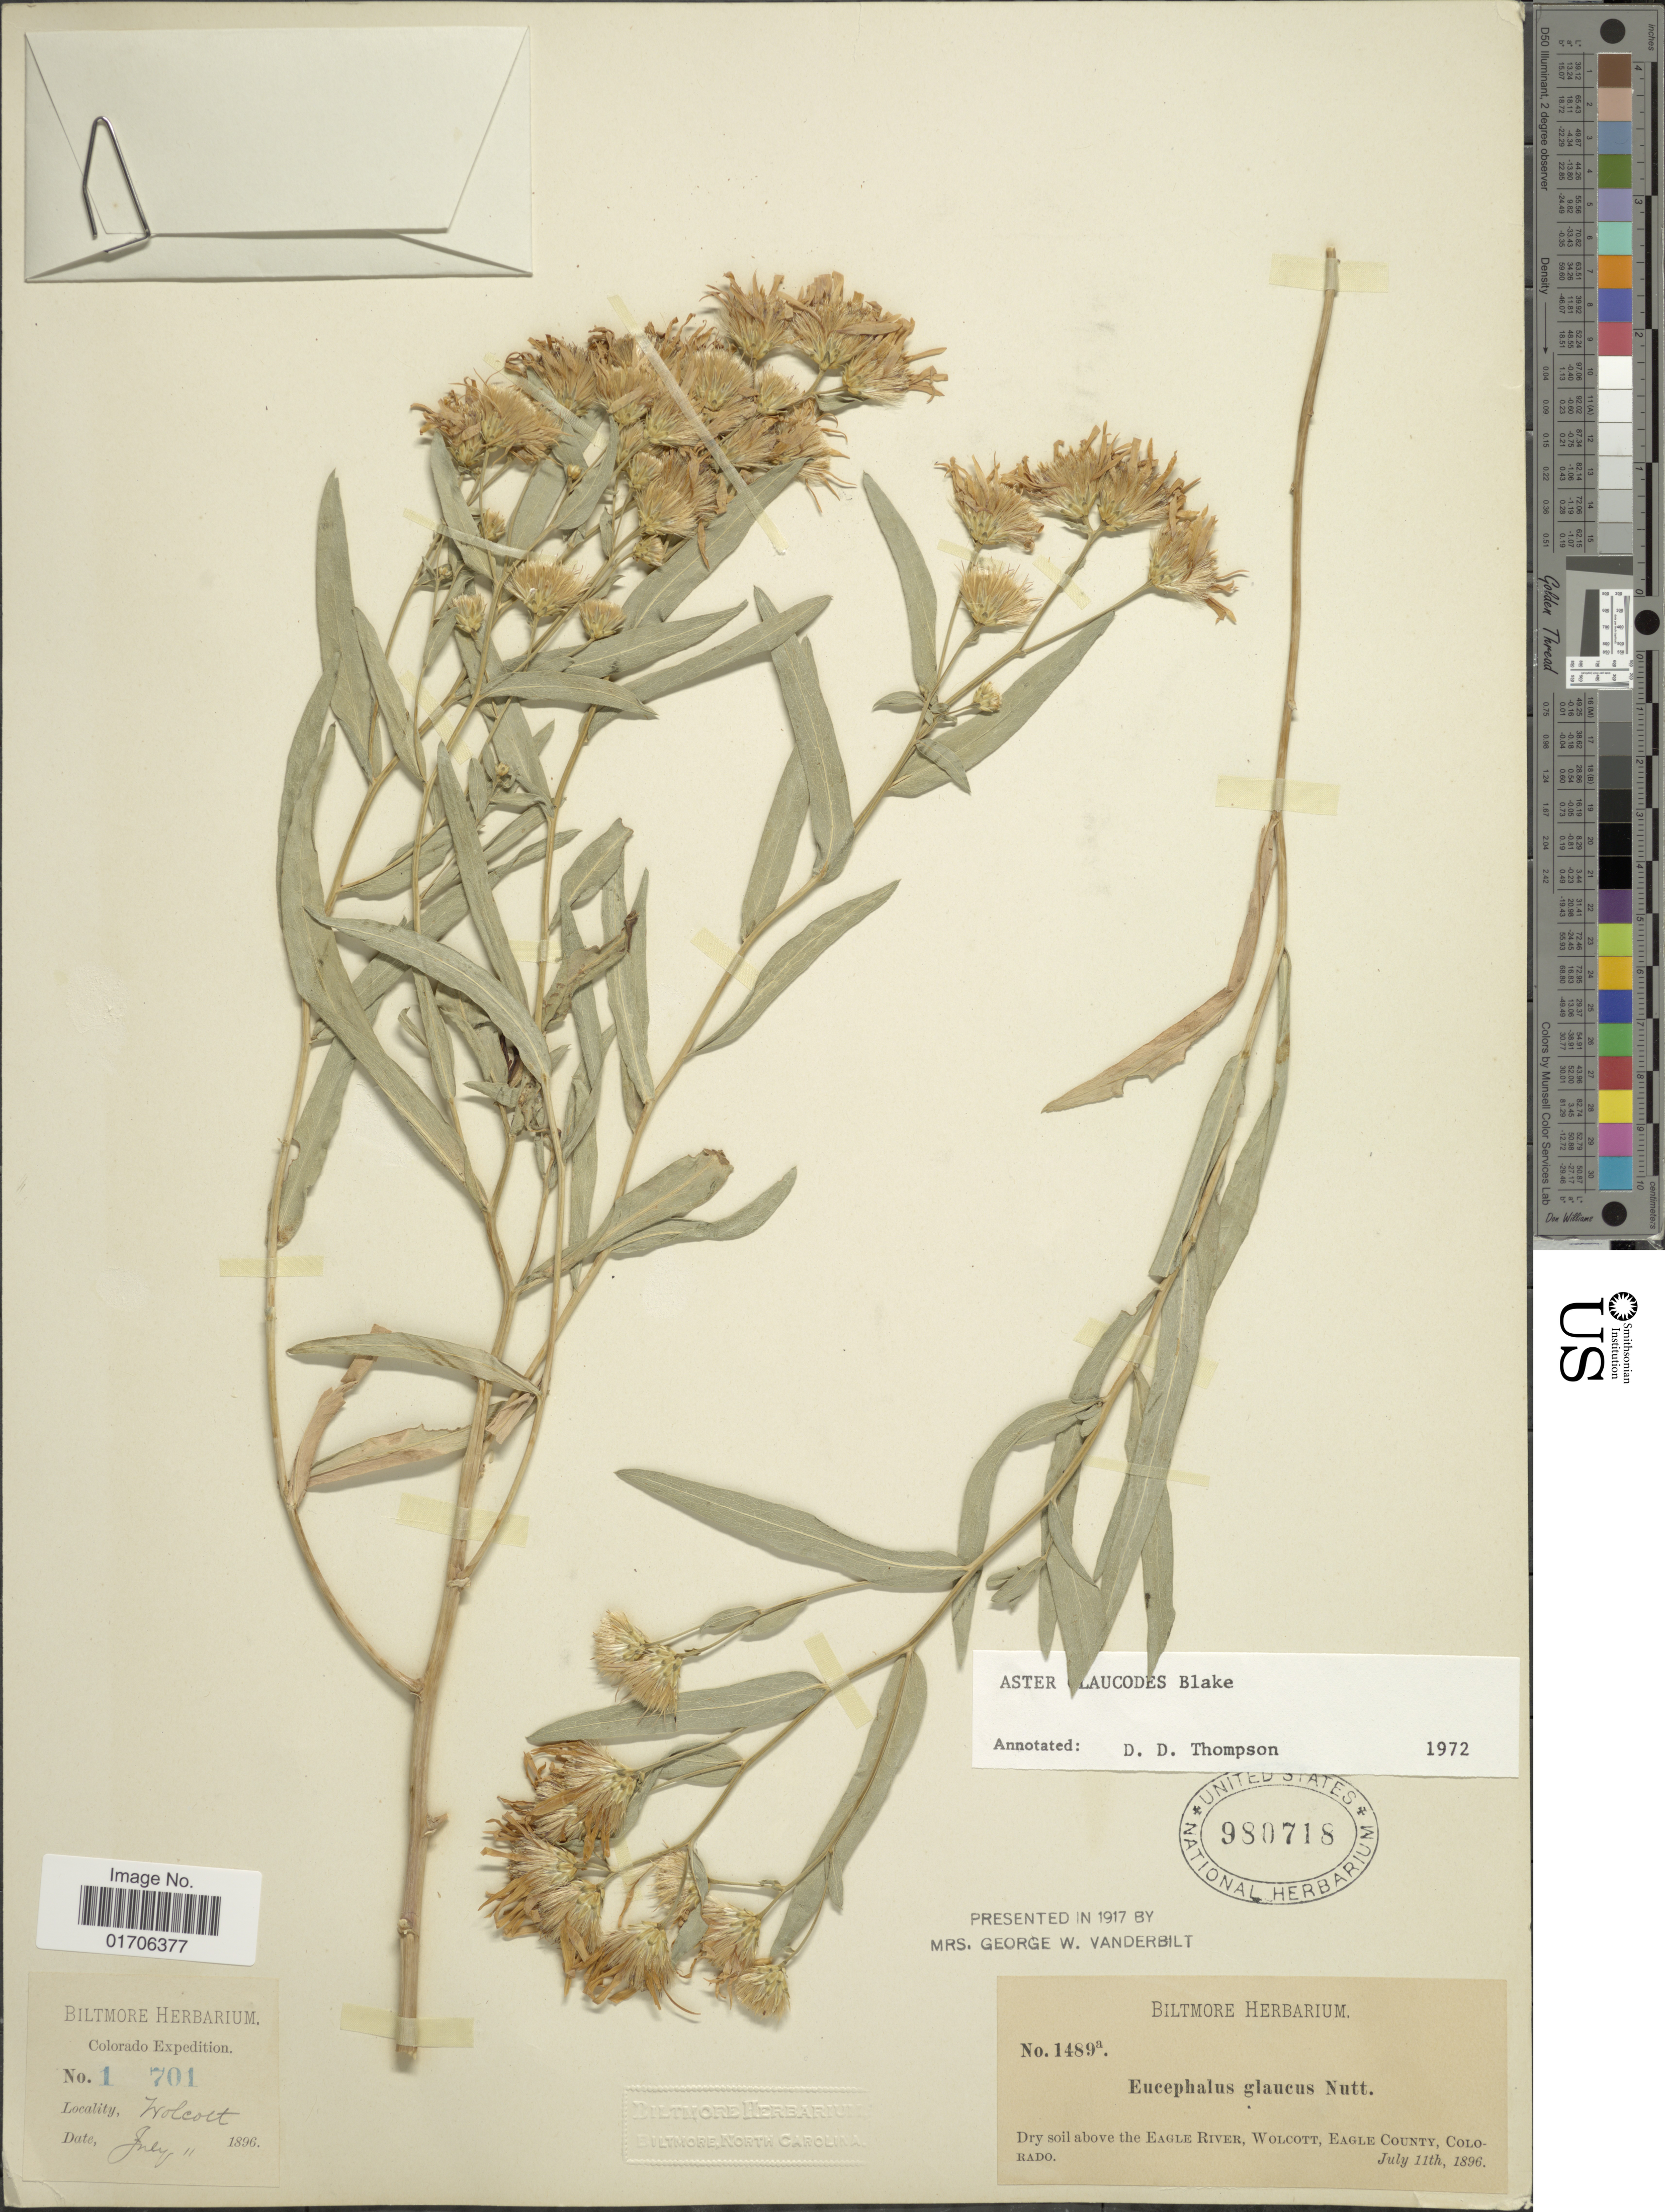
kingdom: Plantae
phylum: Tracheophyta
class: Magnoliopsida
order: Asterales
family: Asteraceae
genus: Eurybia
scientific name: Eurybia glauca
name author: (Nutt.) G.L. Nesom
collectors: ex herb. Biltmore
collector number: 1489a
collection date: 1896-07-11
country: United States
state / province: Colorado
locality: Dry soil above the Eagle River, Wolcott, Eagle County, Colorado.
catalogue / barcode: US 980718